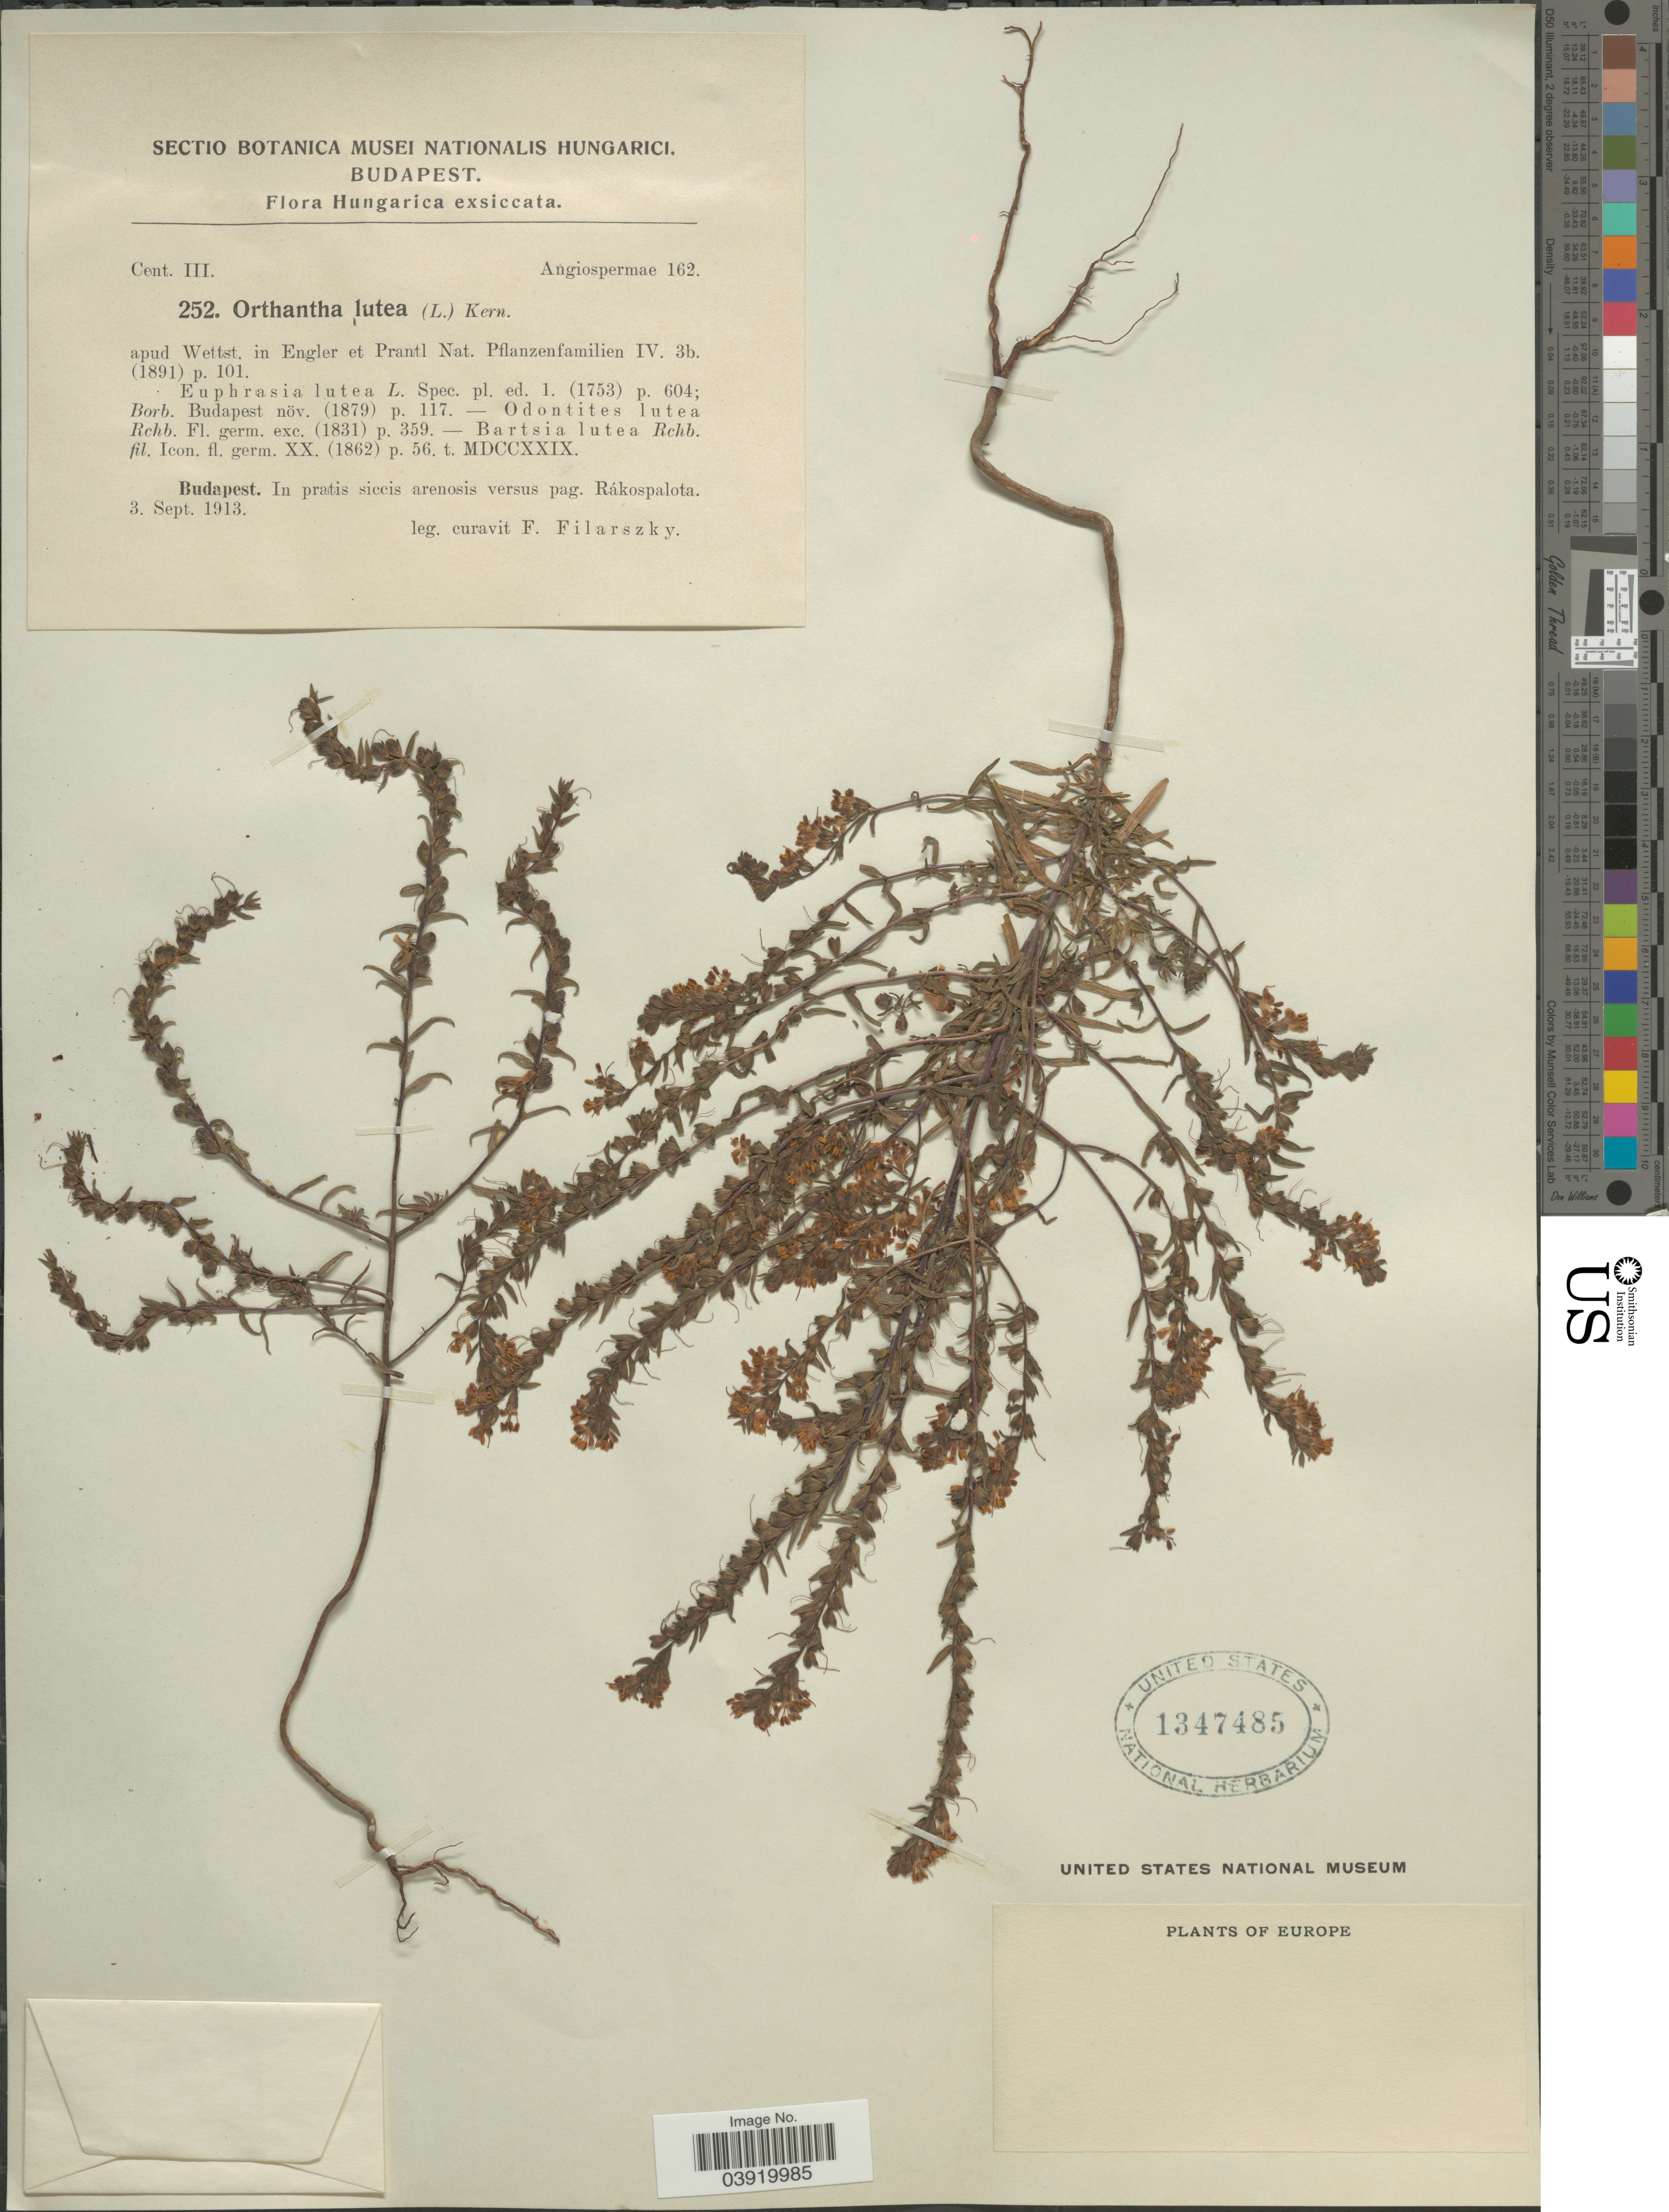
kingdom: Plantae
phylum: Tracheophyta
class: Magnoliopsida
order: Lamiales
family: Orobanchaceae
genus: Odontites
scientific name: Odontites luteus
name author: (L.) Clairv.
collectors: F. Filarszky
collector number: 252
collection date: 1913-09-03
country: Hungary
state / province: Budapest, Capital District of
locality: Budapest. In pratis siccis arenosis versus pag. Rákospalota.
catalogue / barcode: US 1347485